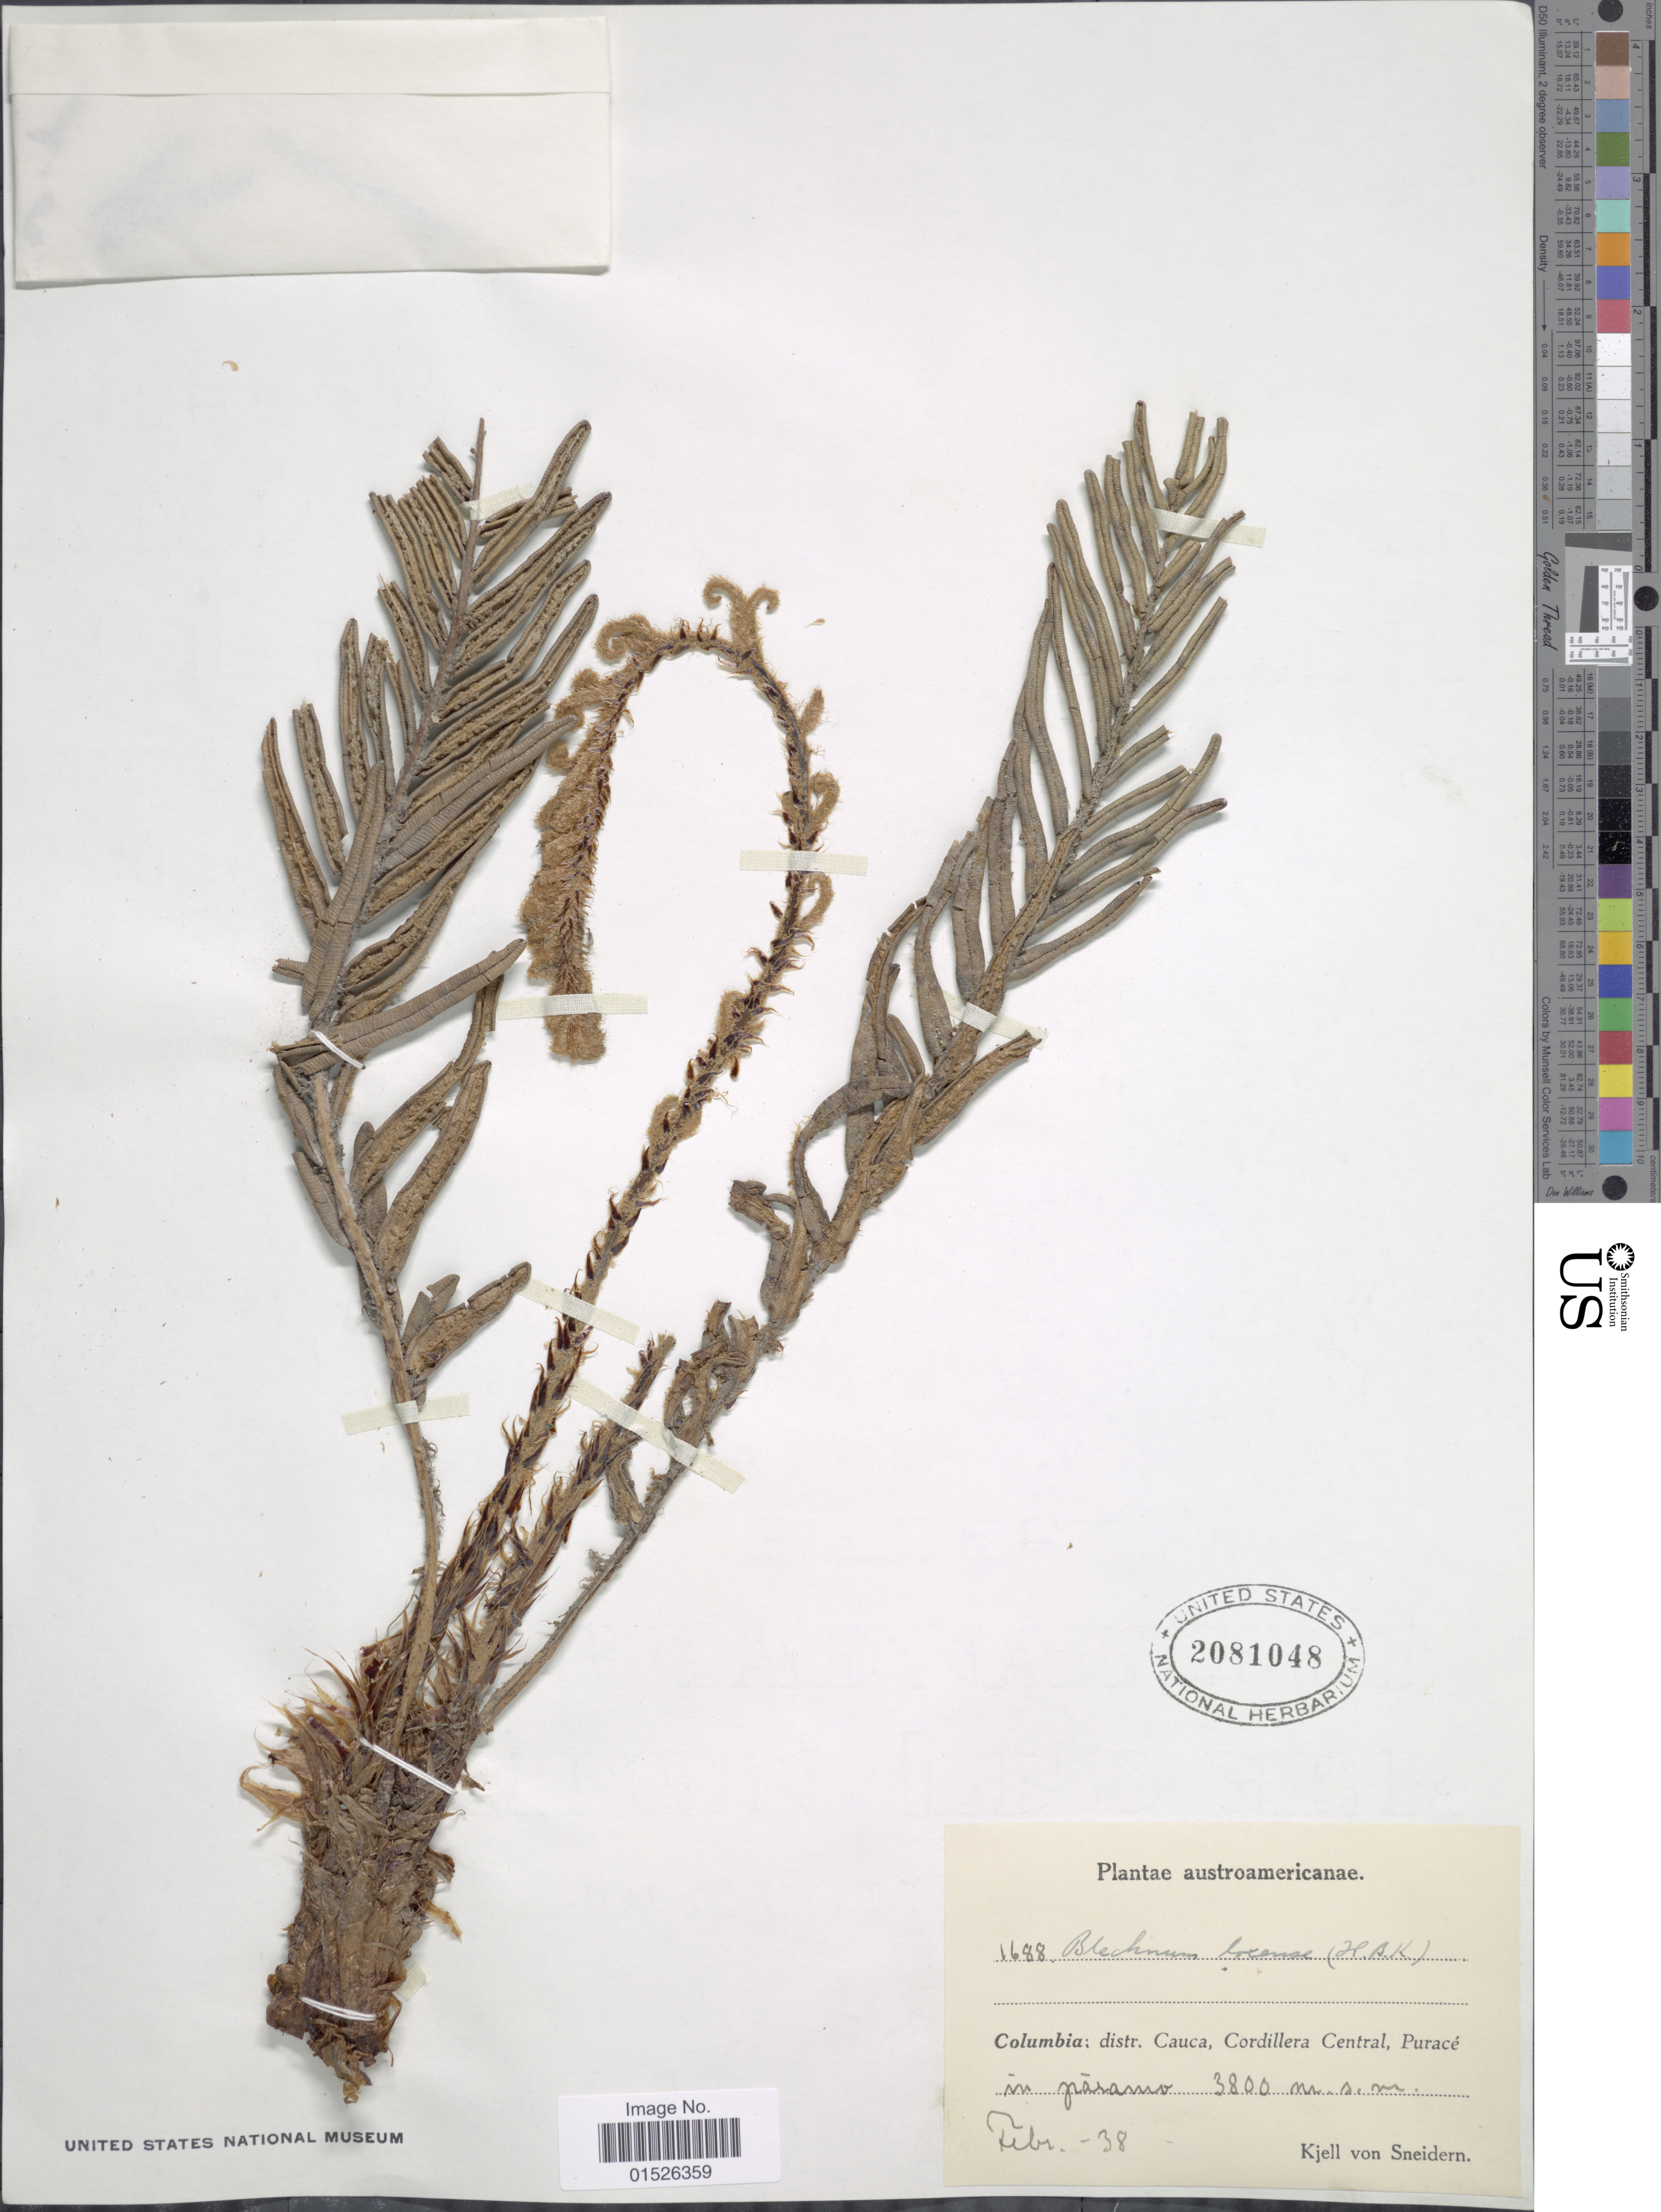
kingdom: Plantae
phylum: Tracheophyta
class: Polypodiopsida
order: Polypodiales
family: Blechnaceae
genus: Blechnum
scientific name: Blechnum loxense var. stenophyllum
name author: (Klotzsch) Lellinger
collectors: K. von Sneidern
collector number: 1688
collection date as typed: Transcribed d/m/y: /2/38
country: Colombia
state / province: Cauca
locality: Columbia; distr. Cauca, Cordillera Central, Purace in paramo.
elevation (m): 3800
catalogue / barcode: US 2081048